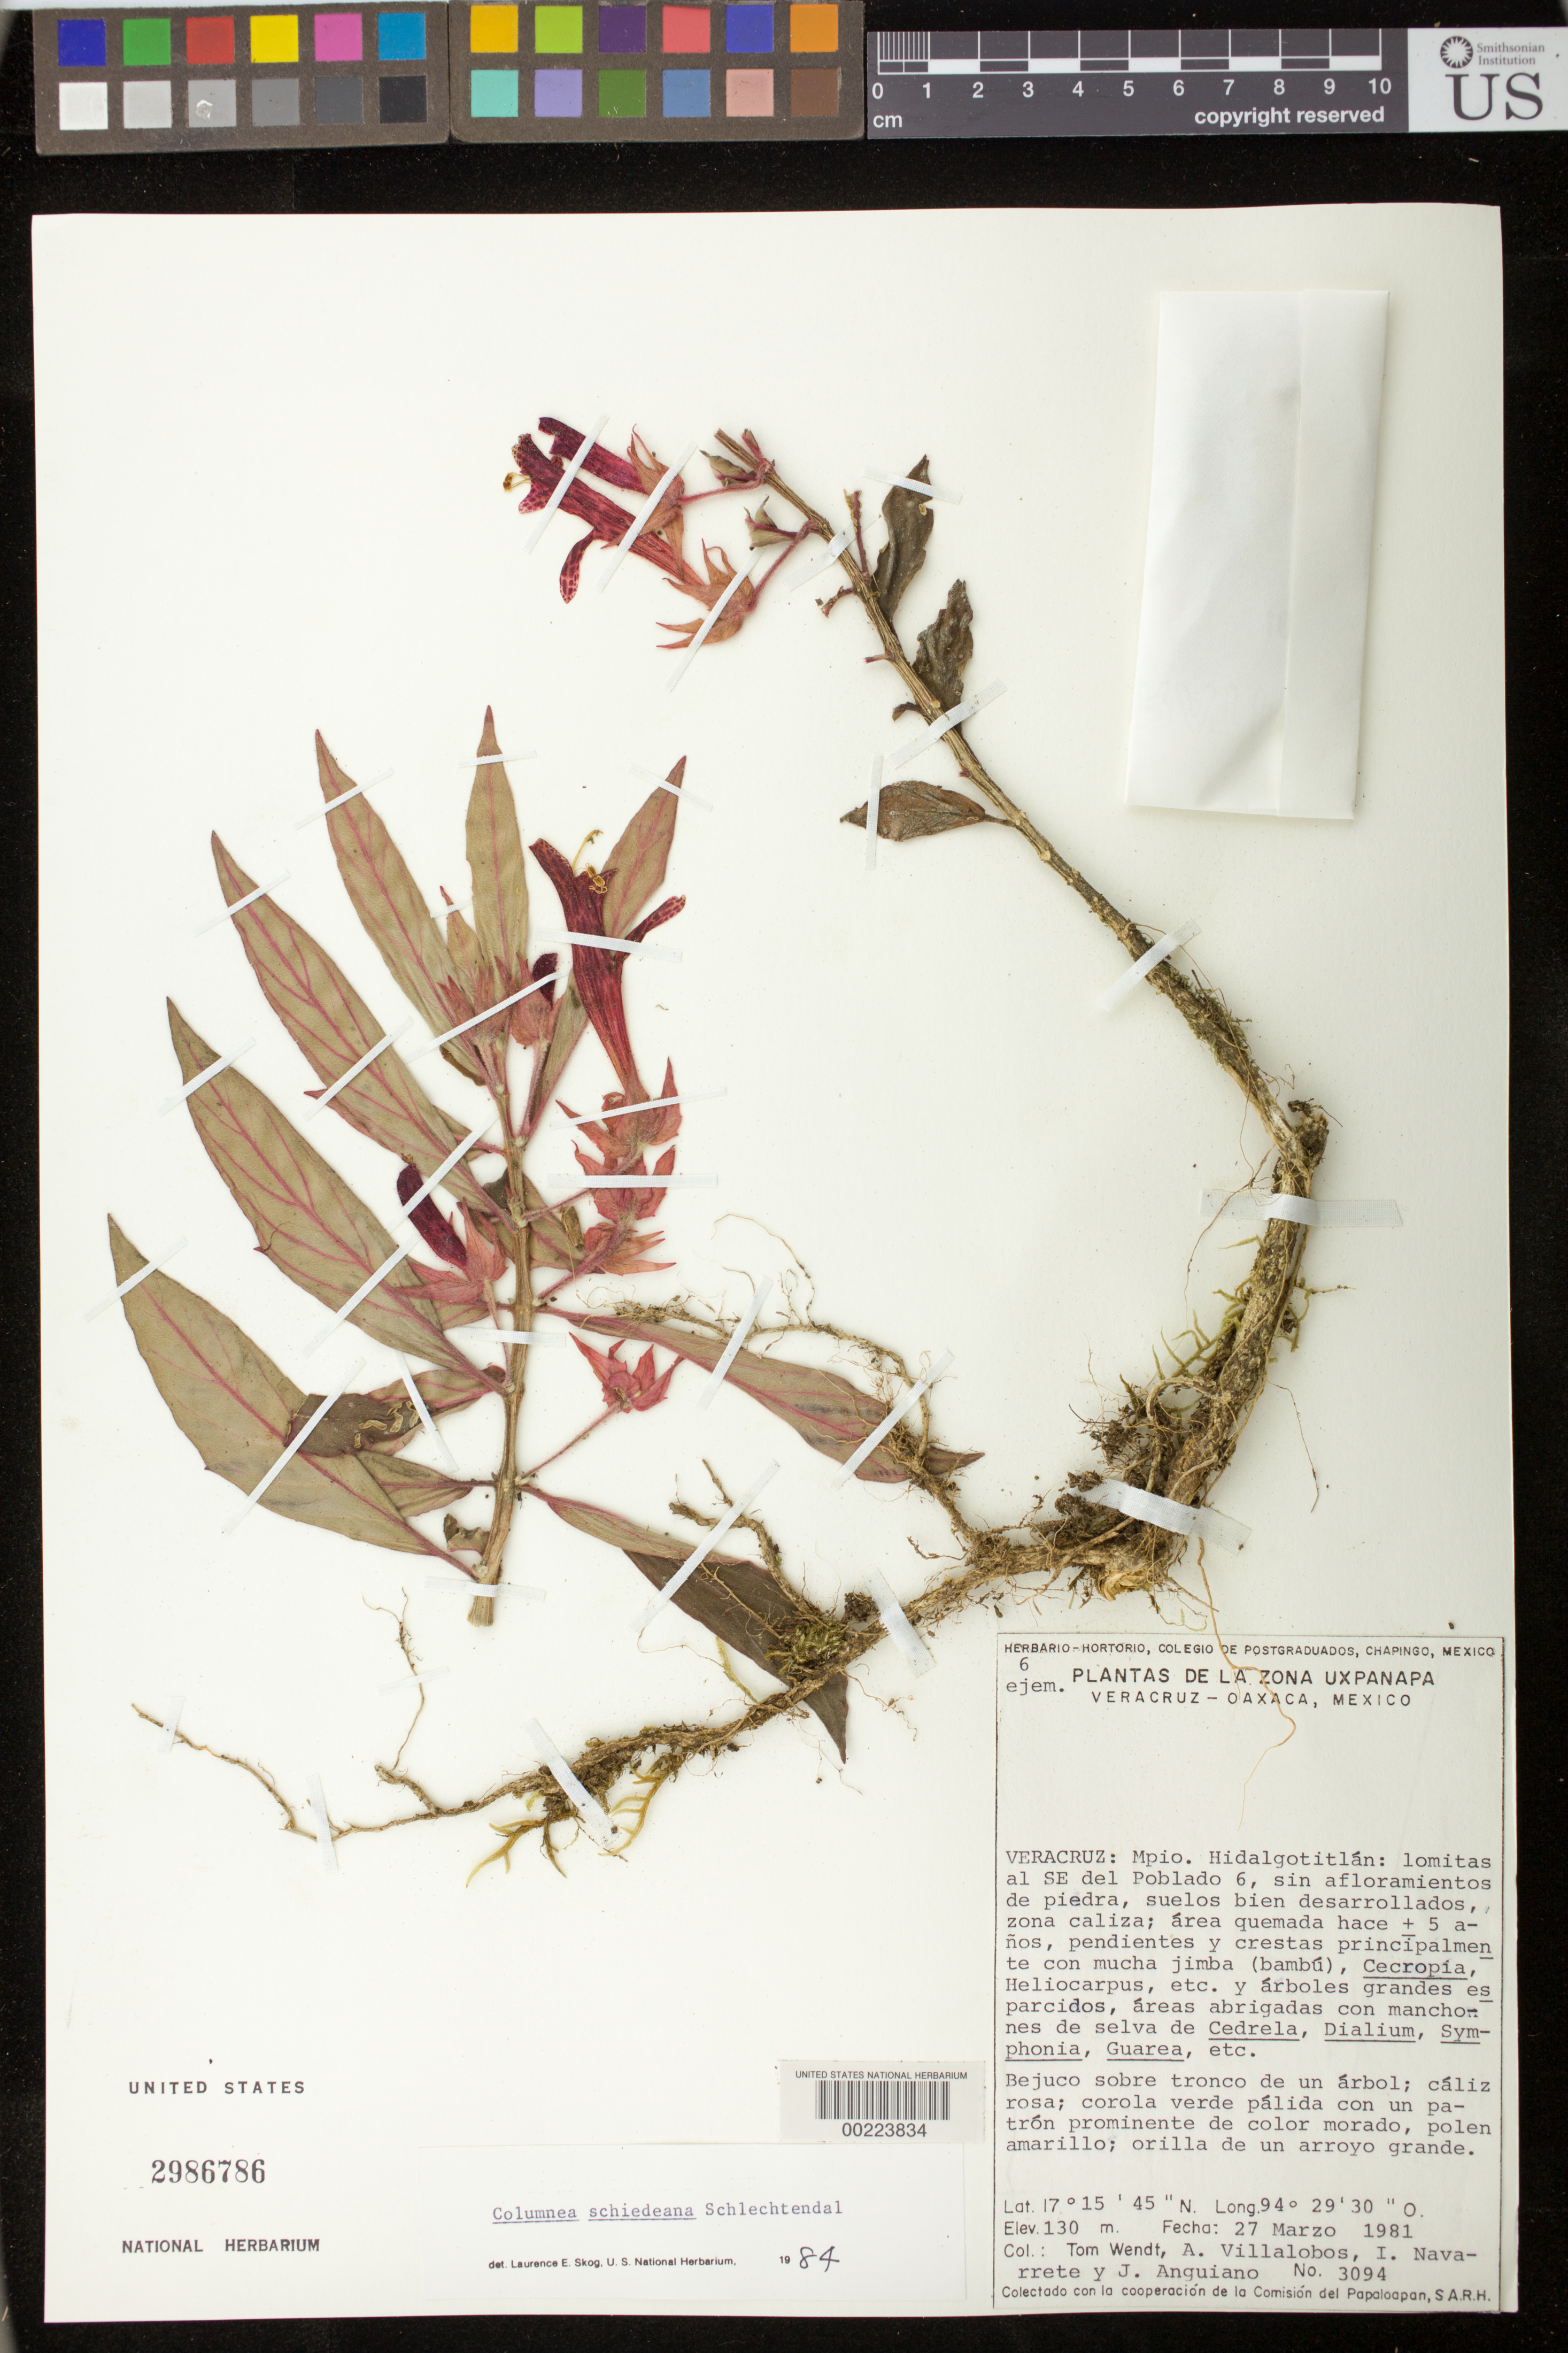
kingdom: Plantae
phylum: Tracheophyta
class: Magnoliopsida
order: Lamiales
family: Gesneriaceae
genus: Columnea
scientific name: Columnea schiedeana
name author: Schltdl.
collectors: T. L. Wendt, A. Villalobos, I. Navarrete & J. Anguiano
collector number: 3094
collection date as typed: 27 Mar 1981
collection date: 1981-03-27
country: Mexico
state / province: Veracruz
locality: Mun. Hidalgotitlan, lomitas SE of Poblado 6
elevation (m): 130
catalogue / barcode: US 2986786